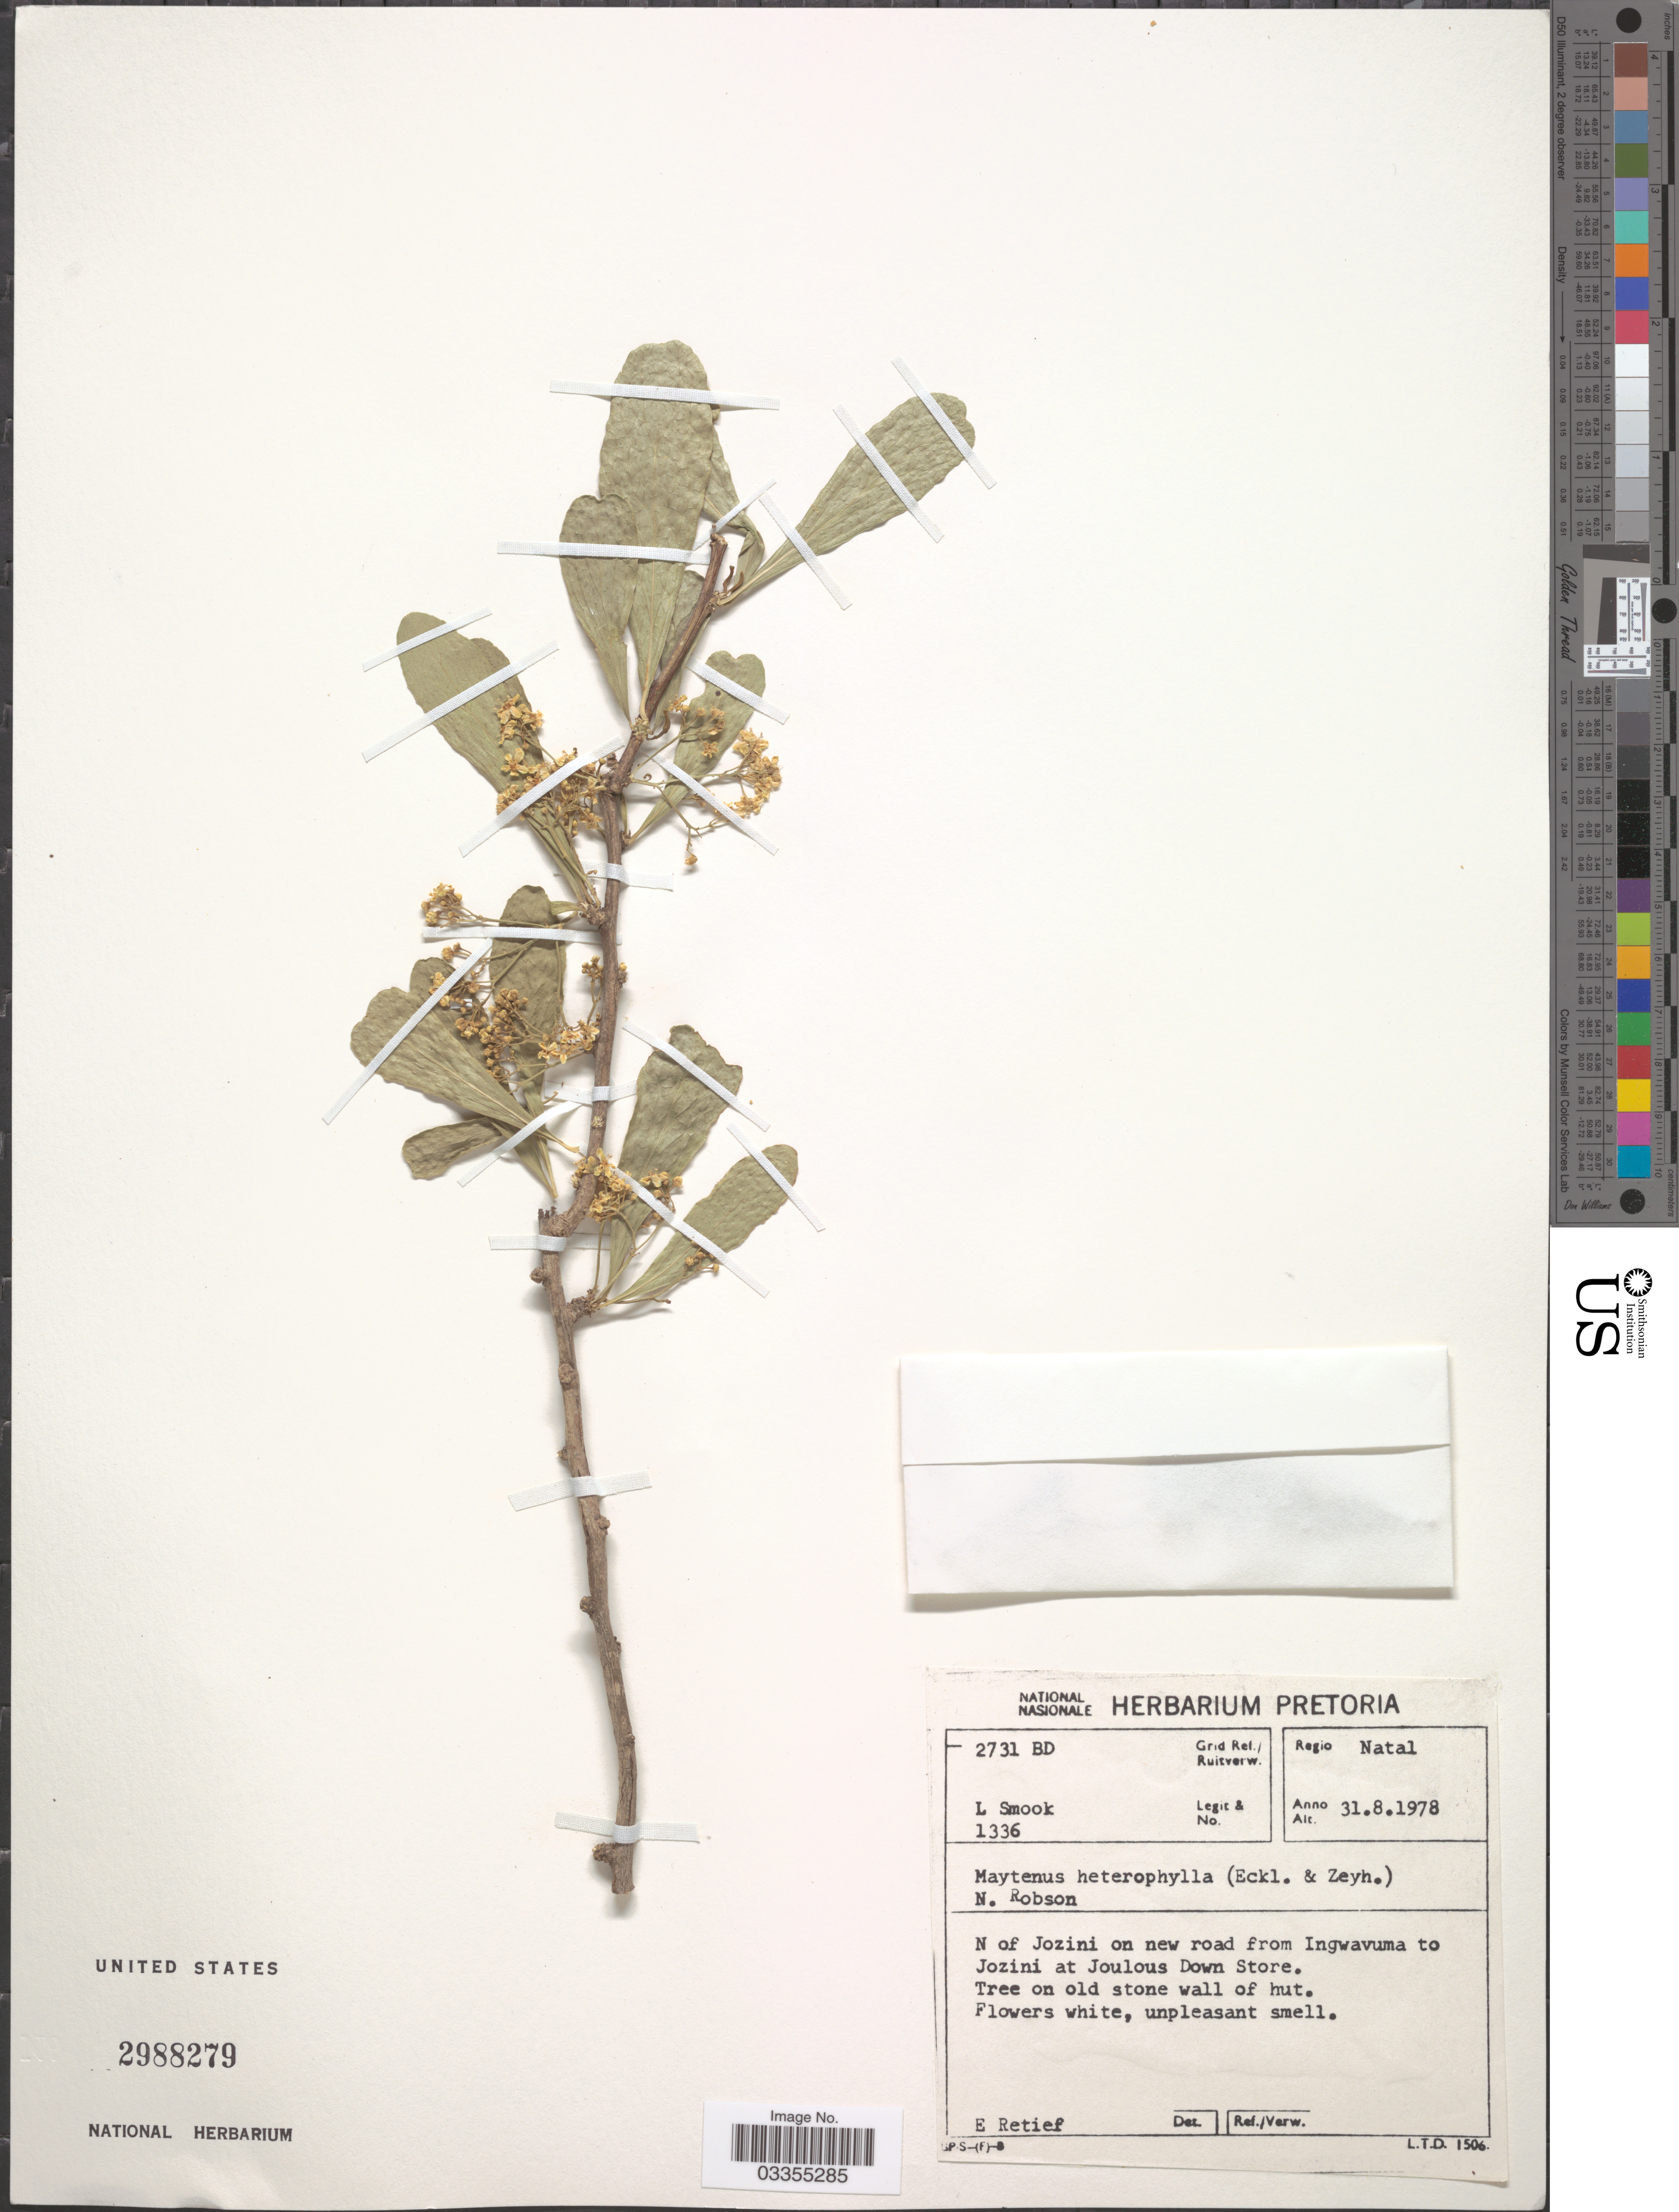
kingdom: Plantae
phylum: Tracheophyta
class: Magnoliopsida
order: Celastrales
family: Celastraceae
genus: Maytenus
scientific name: Maytenus heterophylla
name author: (Eckl. & Zeyh.) N. Robson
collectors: L. Smook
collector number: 1336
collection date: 1978-08-31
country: South Africa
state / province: KwaZulu-Natal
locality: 2731 BD Grid Ref./ Ruitverw. Regio Natal. N of Jozini on new road from Ingwavuma to Joziniat Joulous Down Store.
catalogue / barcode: US 2988279